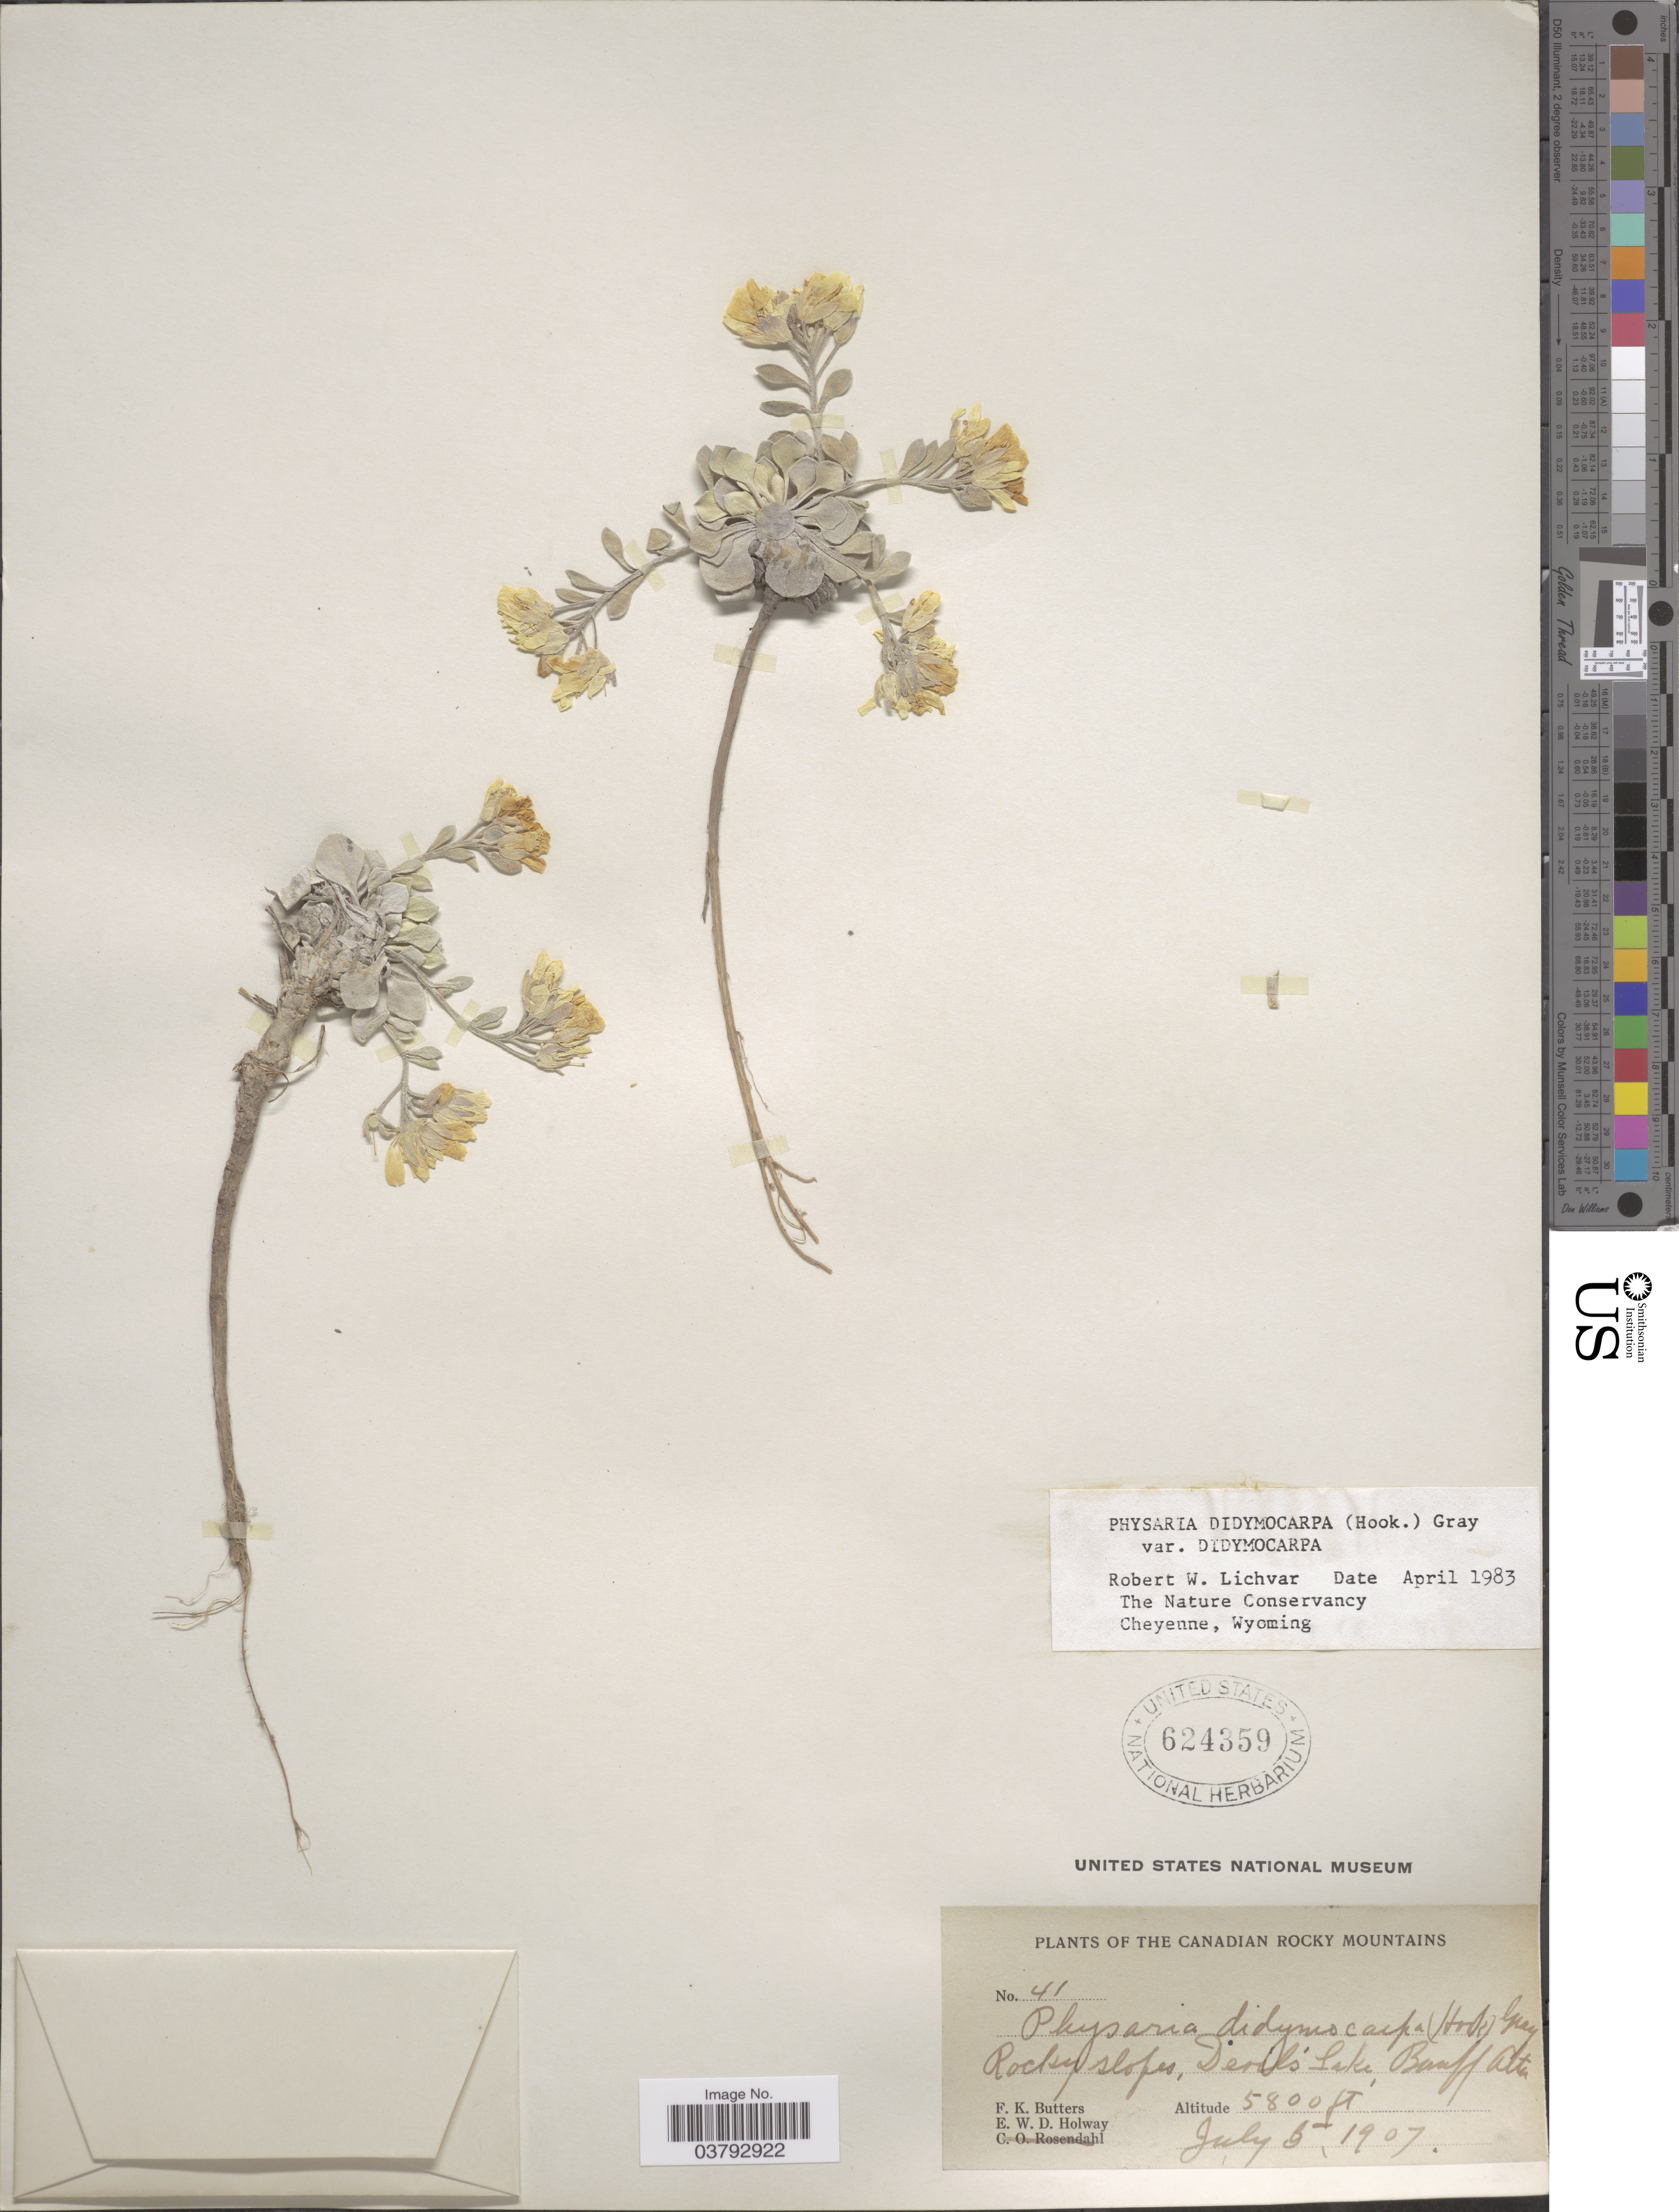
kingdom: Plantae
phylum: Tracheophyta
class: Magnoliopsida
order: Brassicales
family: Brassicaceae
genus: Physaria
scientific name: Physaria didymocarpa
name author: (Hook.) A. Gray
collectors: F. K. Butters & E. W. D. Holway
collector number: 41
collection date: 1907-07-05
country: Canada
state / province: Alberta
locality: The Canadian Rocky Mountains. Rocky slopes, Devil's Lake, Banff.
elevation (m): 1768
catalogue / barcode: US 624359